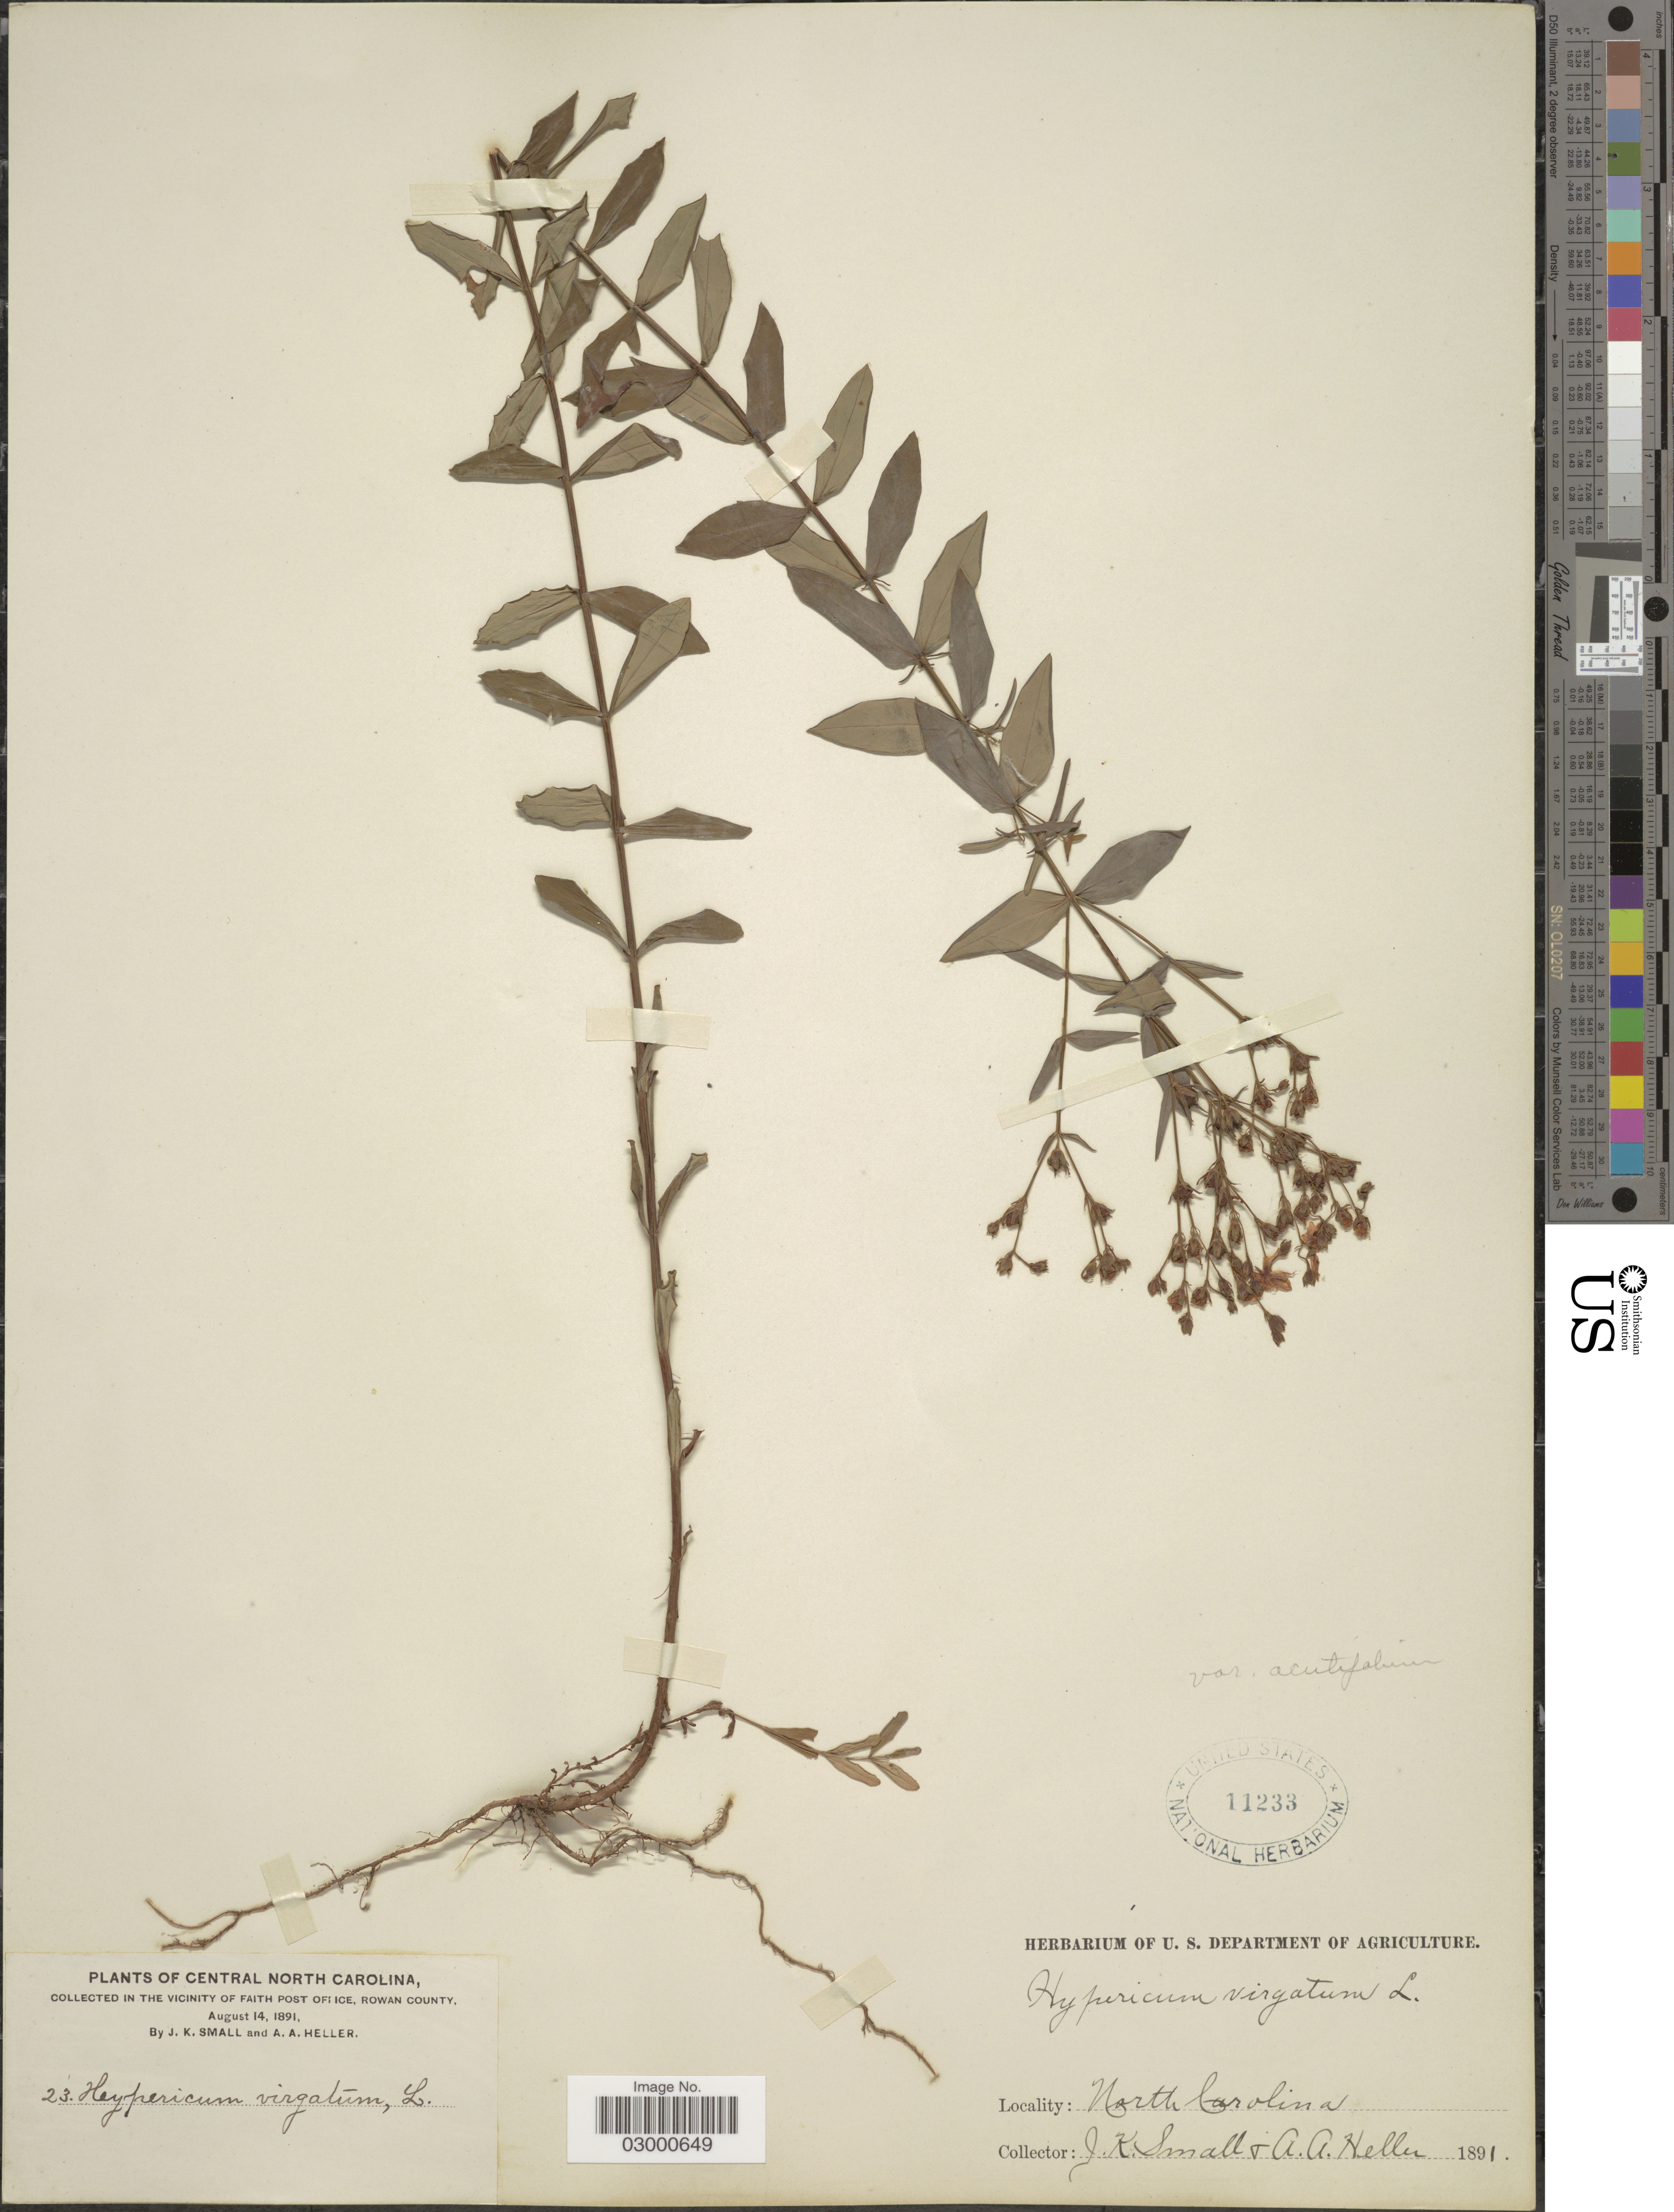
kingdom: Plantae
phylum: Tracheophyta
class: Magnoliopsida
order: Malpighiales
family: Hypericaceae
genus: Hypericum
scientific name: Hypericum denticulatum var. acutifolium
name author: (Elliott) N. Robson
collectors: J. K. Small & A. A. Heller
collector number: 23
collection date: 1891-08-14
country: United States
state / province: North Carolina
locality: Central North Carolina. In the vicinity of Faith Post Office, Rowan County.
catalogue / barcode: US 11233